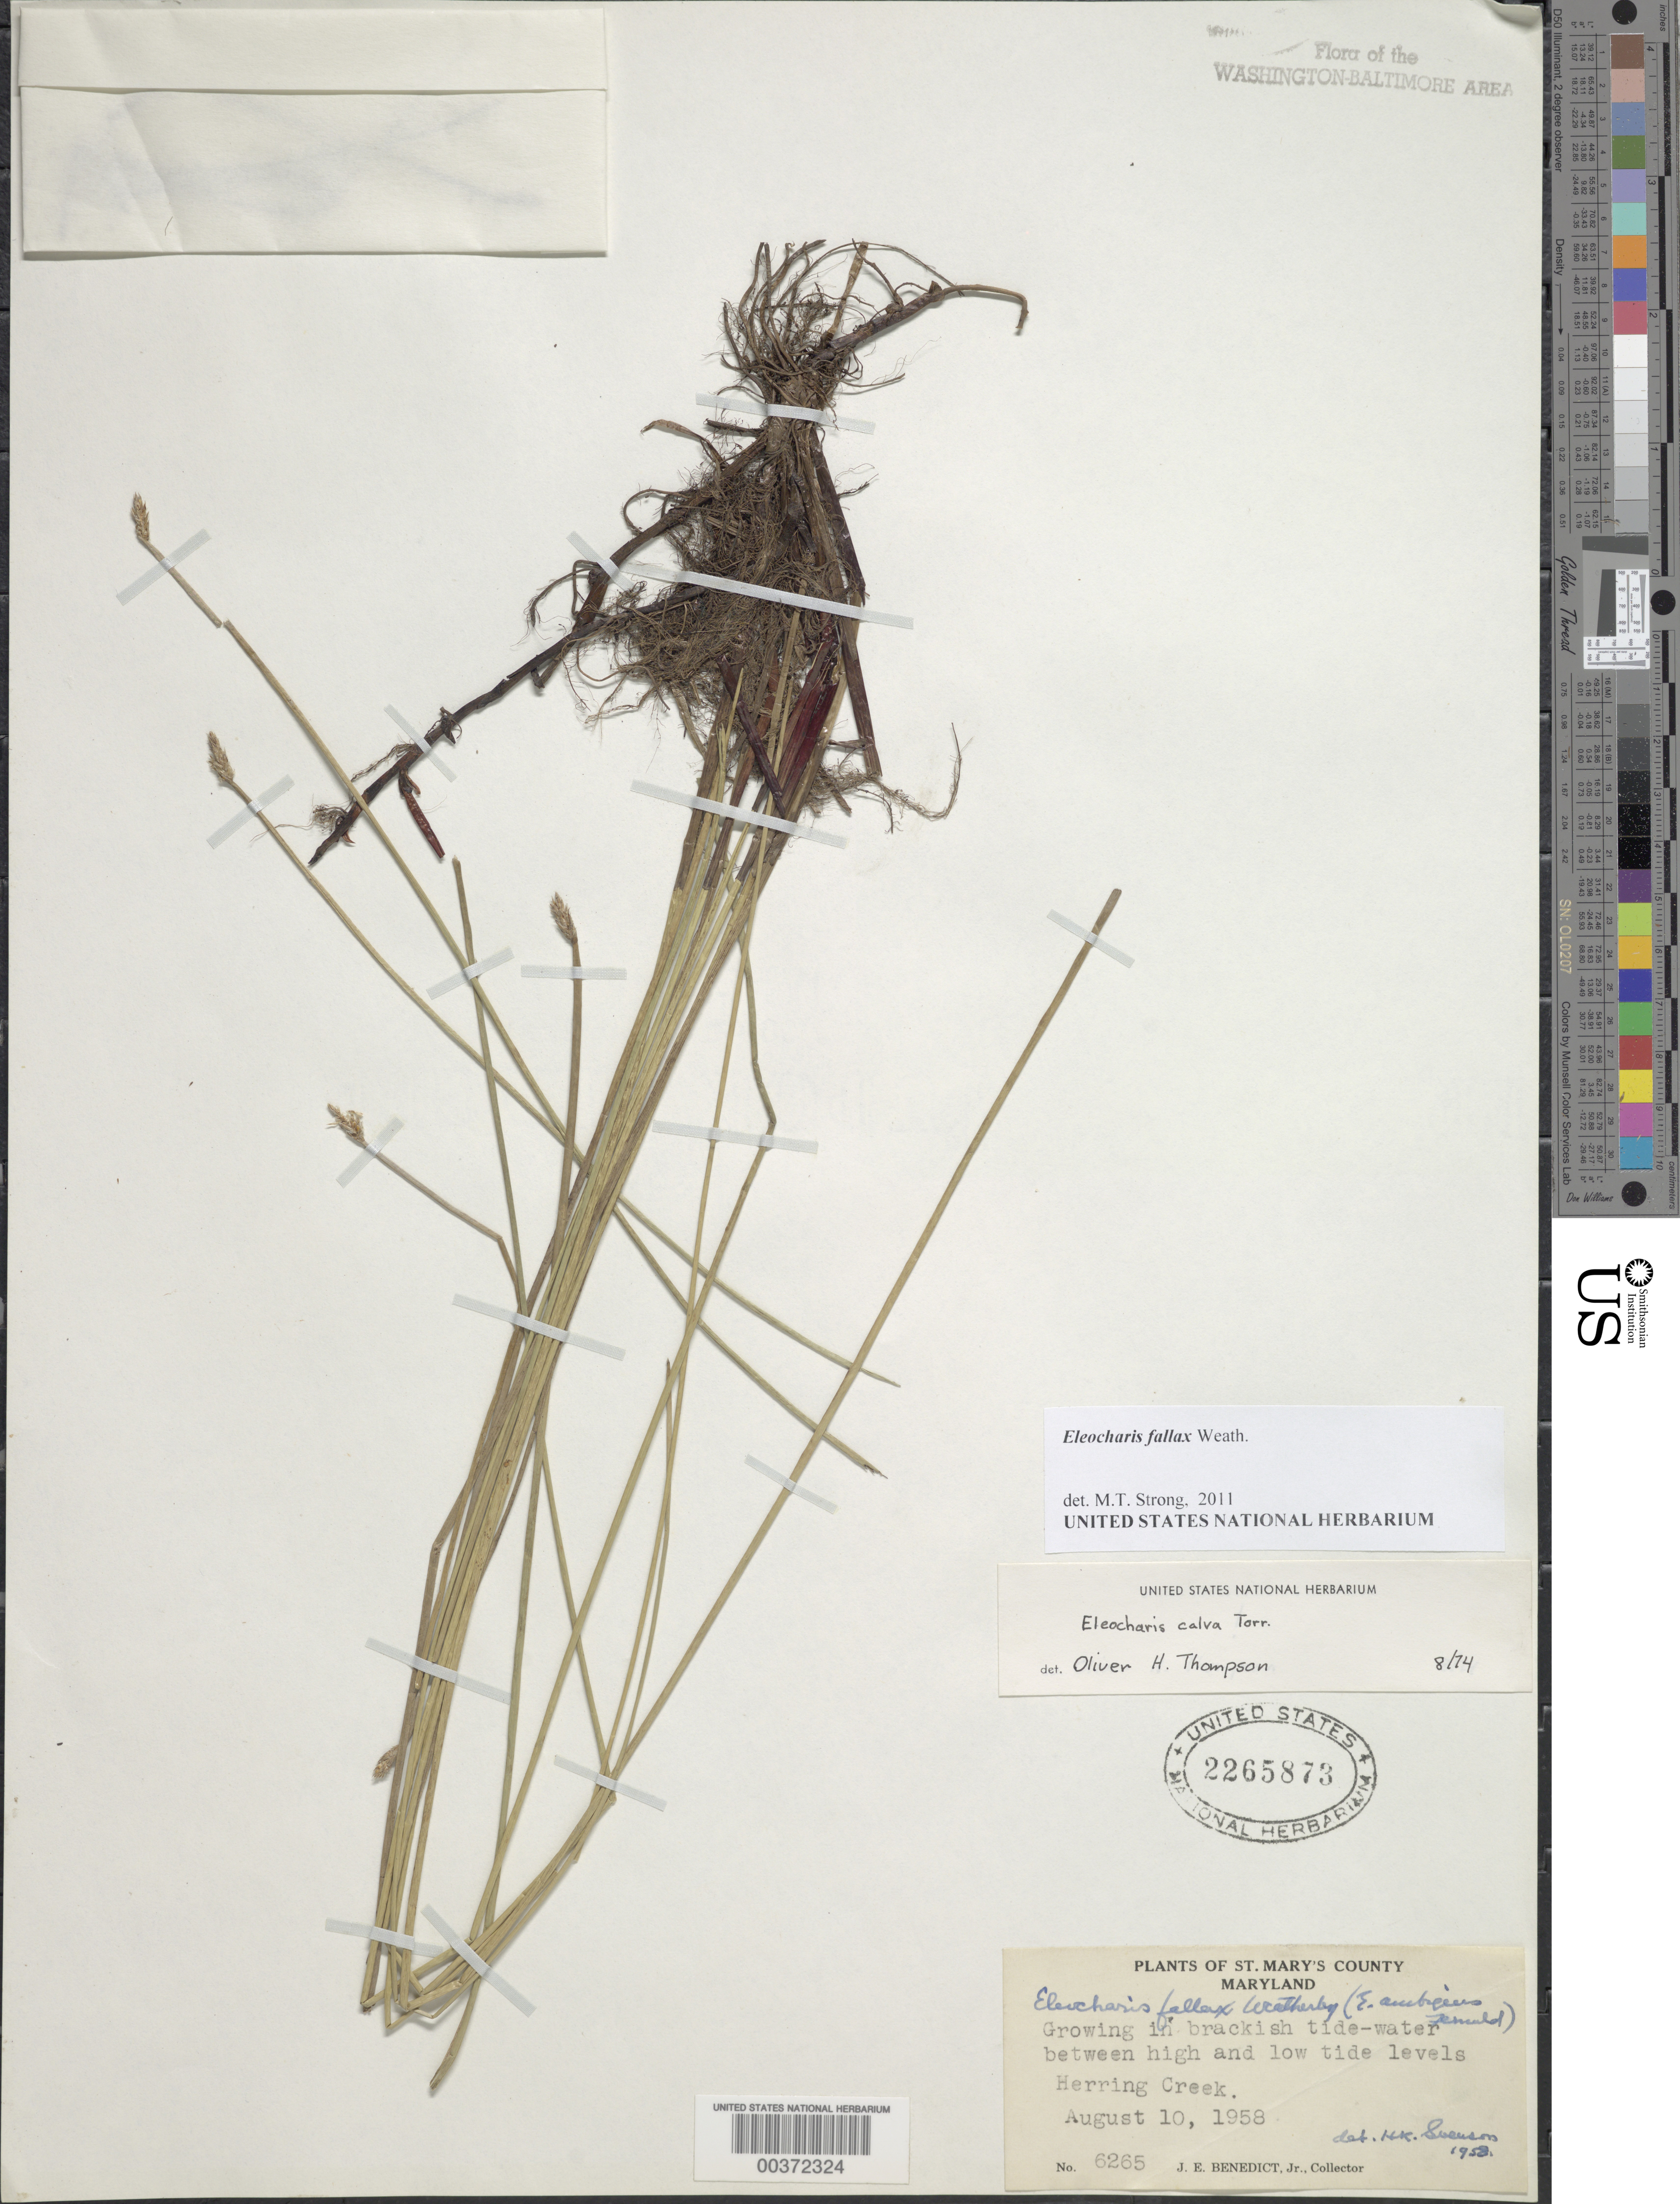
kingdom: Plantae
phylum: Tracheophyta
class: Liliopsida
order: Poales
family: Cyperaceae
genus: Eleocharis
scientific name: Eleocharis fallax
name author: Weath.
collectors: J. E. Benedict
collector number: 6265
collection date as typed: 10 Aug 1958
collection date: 1958-08-10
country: United States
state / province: Maryland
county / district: St. Mary's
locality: Herring Creek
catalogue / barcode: US 2265873